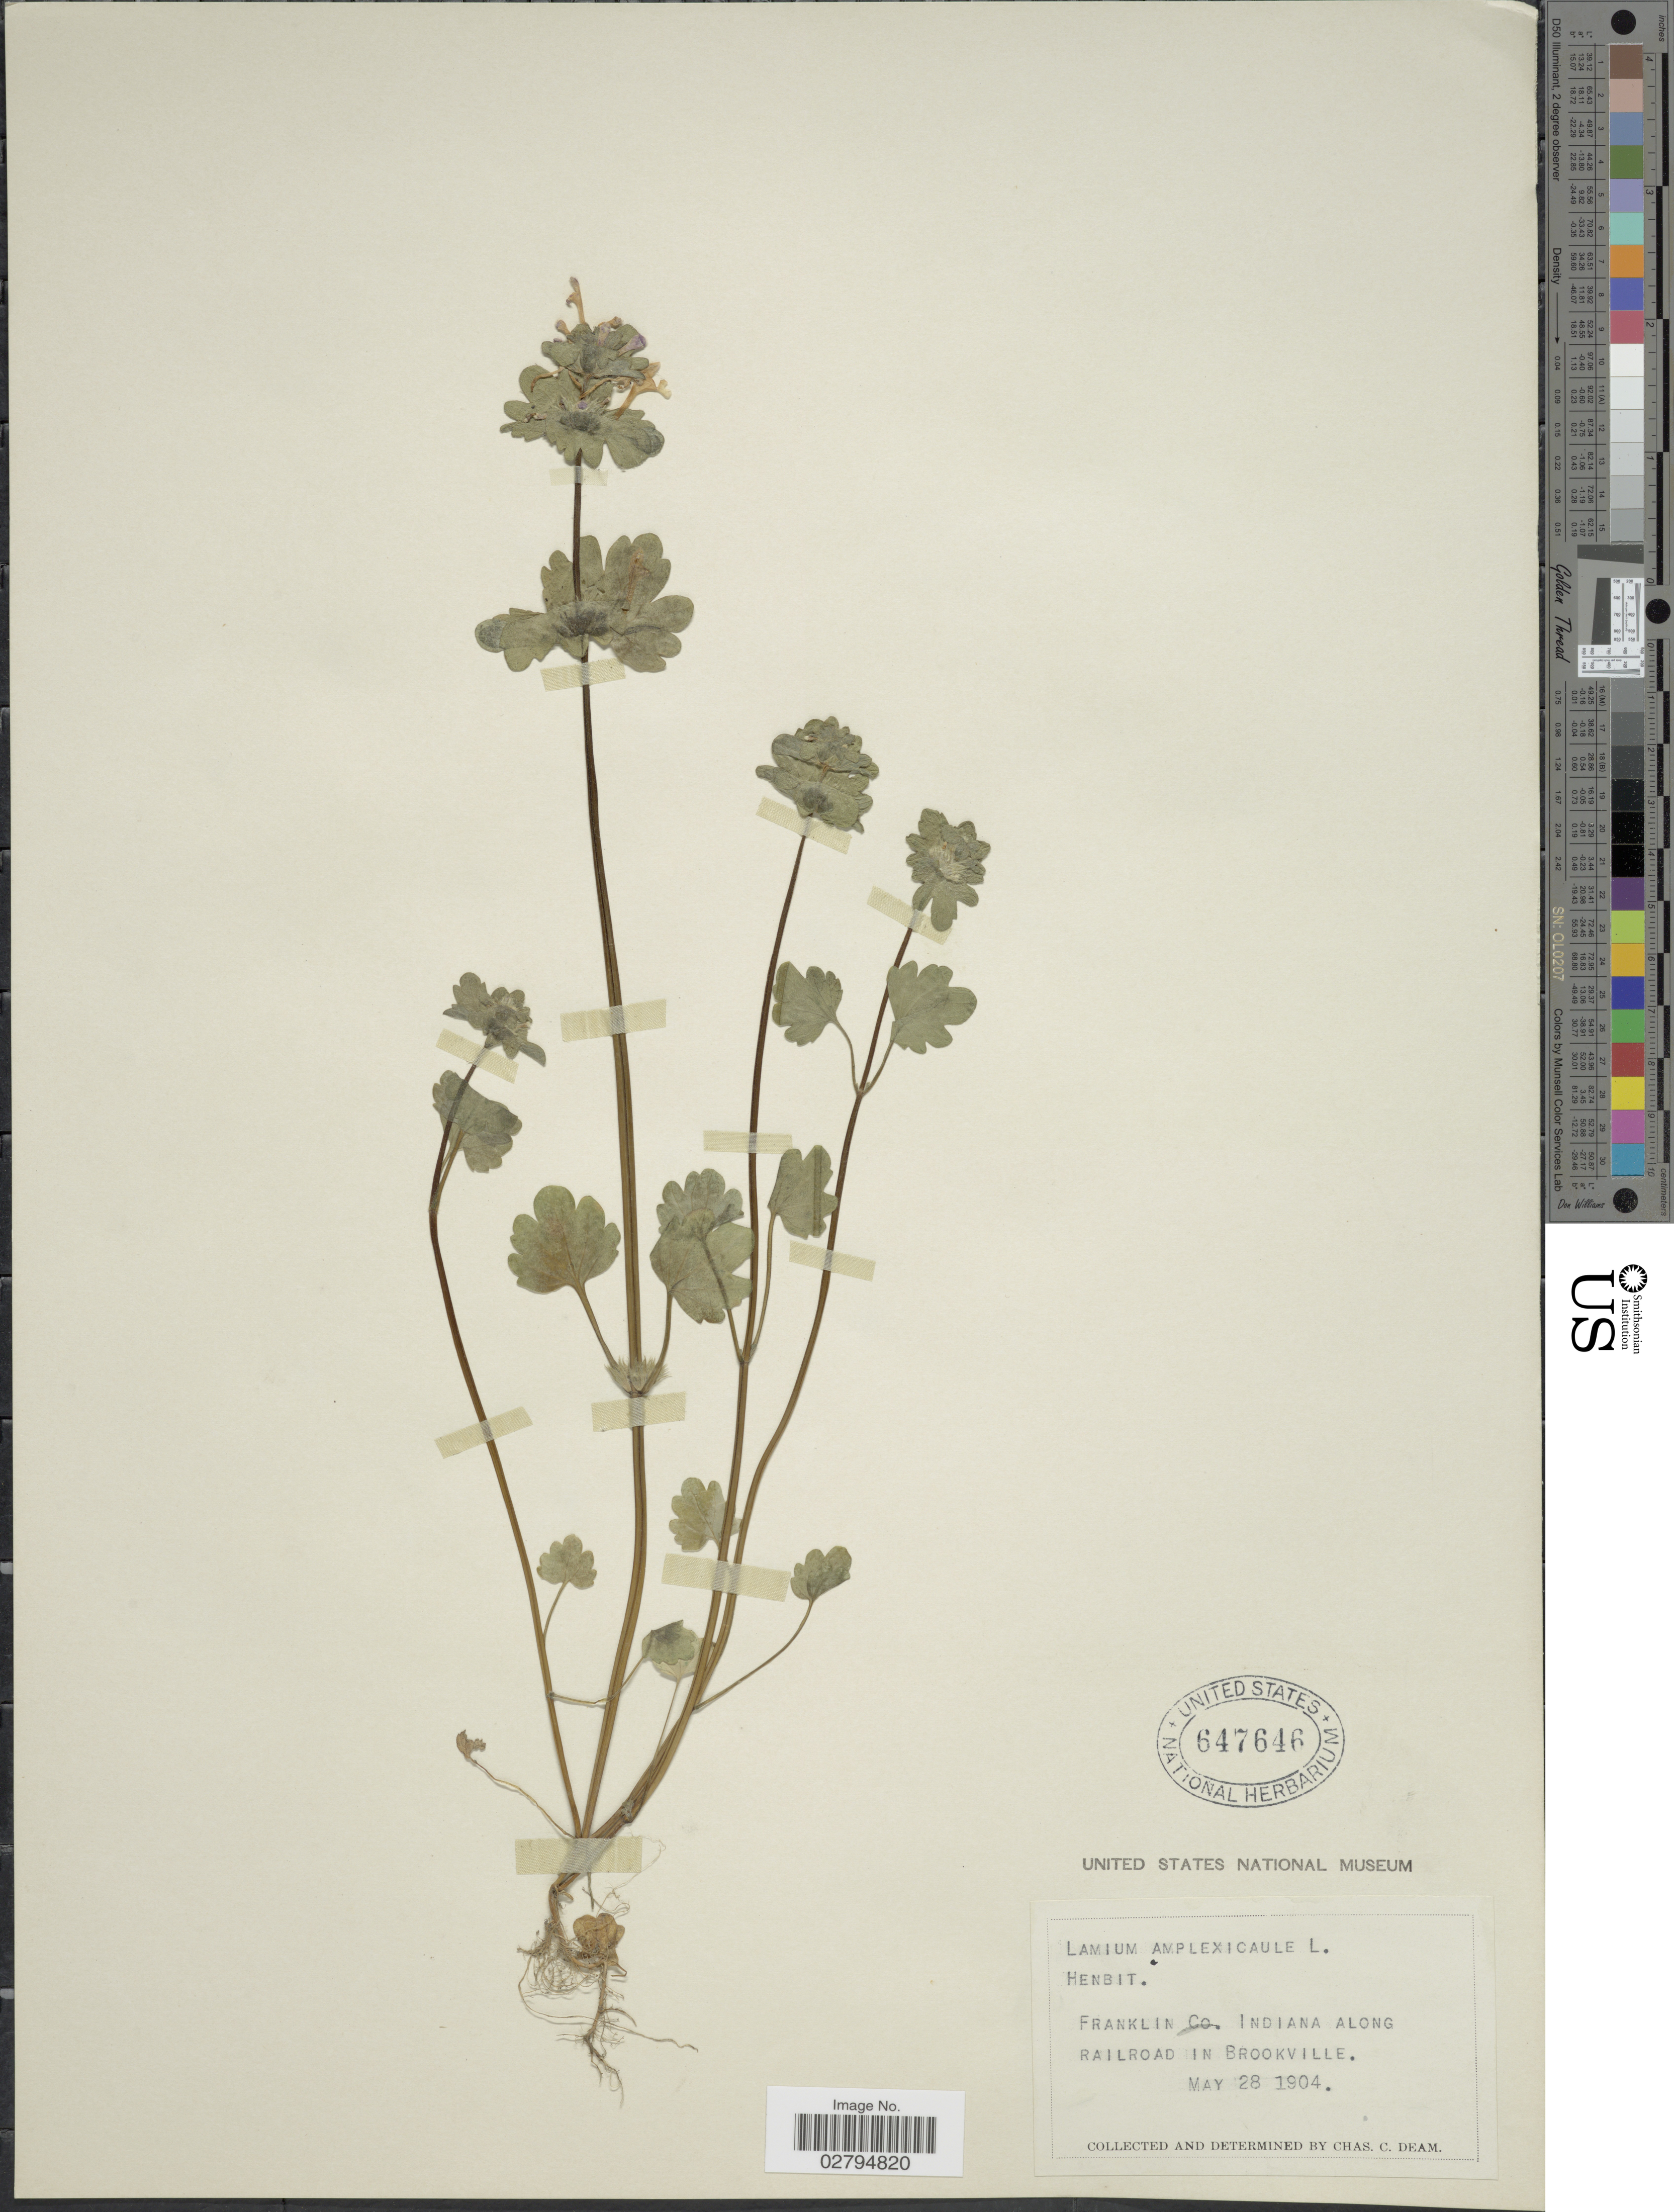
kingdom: Plantae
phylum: Tracheophyta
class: Magnoliopsida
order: Lamiales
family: Lamiaceae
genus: Lamium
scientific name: Lamium amplexicaule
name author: L.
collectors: C. C. Deam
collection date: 1904-05-28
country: United States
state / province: Indiana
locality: Franklin Co. along railroad in Brookville.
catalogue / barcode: US 647646